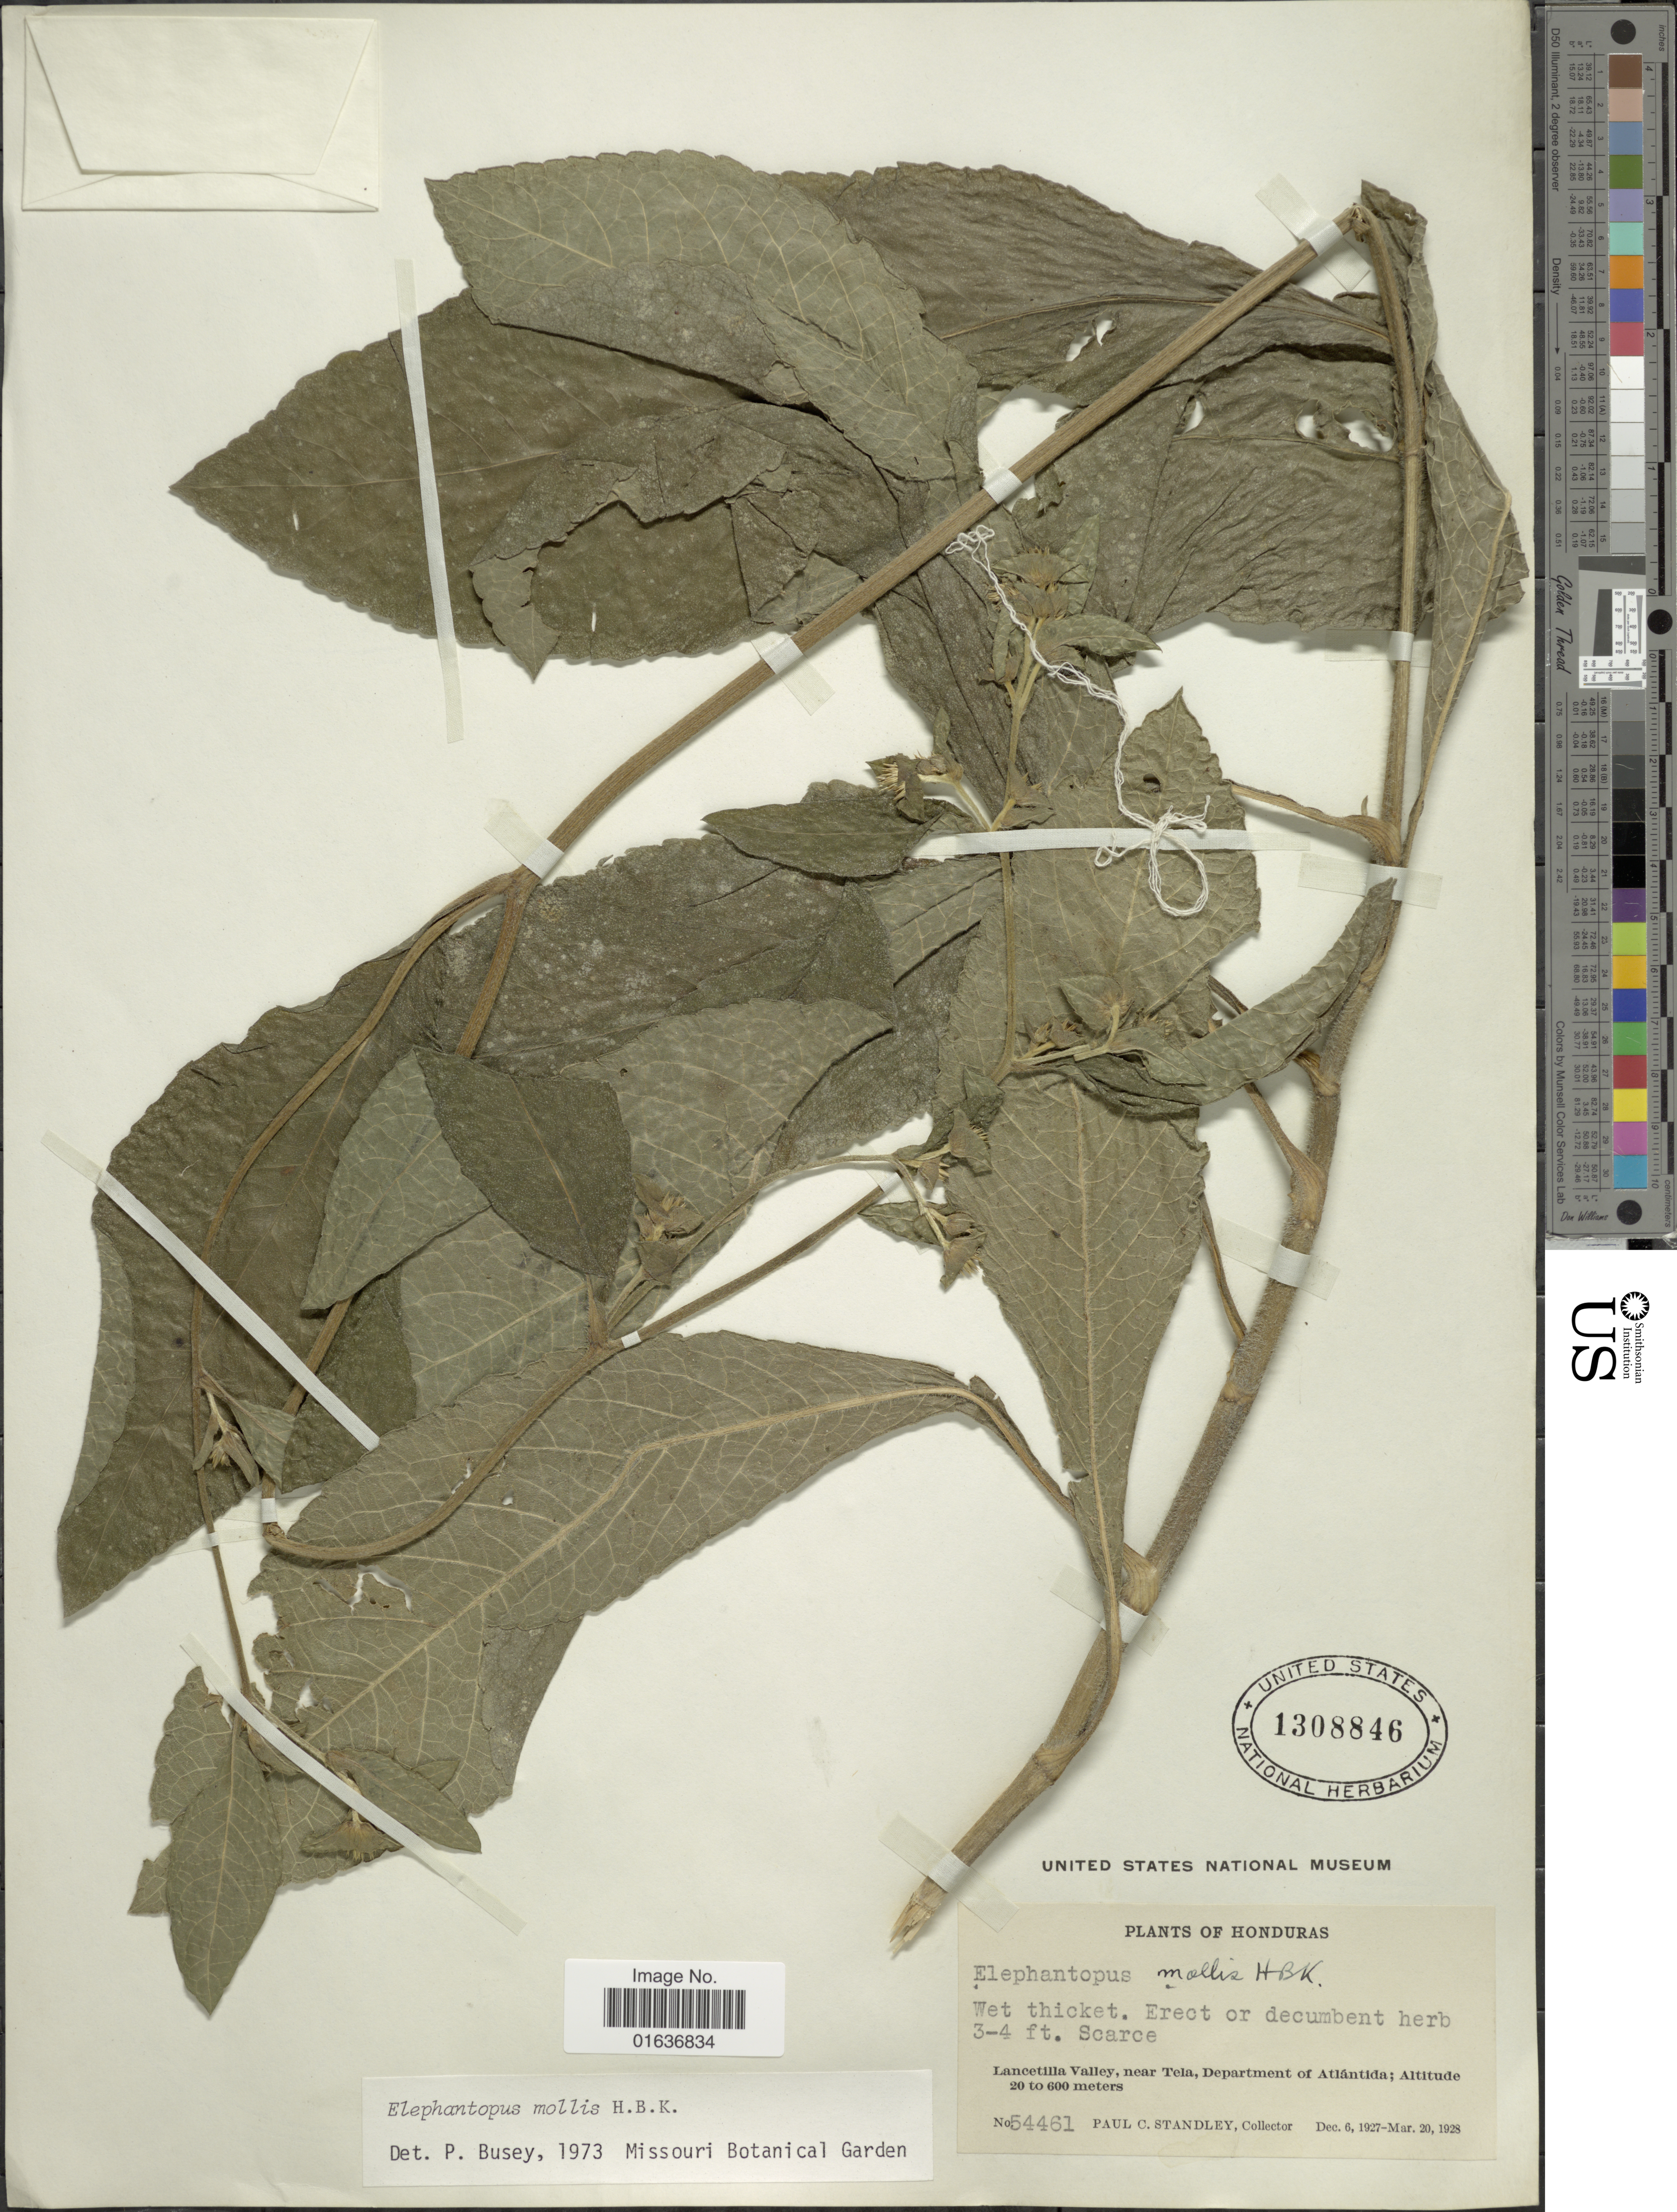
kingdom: Plantae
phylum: Tracheophyta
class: Magnoliopsida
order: Asterales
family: Asteraceae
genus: Elephantopus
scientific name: Elephantopus mollis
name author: Kunth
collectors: P. C. Standley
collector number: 54461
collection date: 1927-12-06/1928-03-20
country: Honduras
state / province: Atlántida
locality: Lancetilla Valley, near Tela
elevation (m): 20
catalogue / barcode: US 1308846